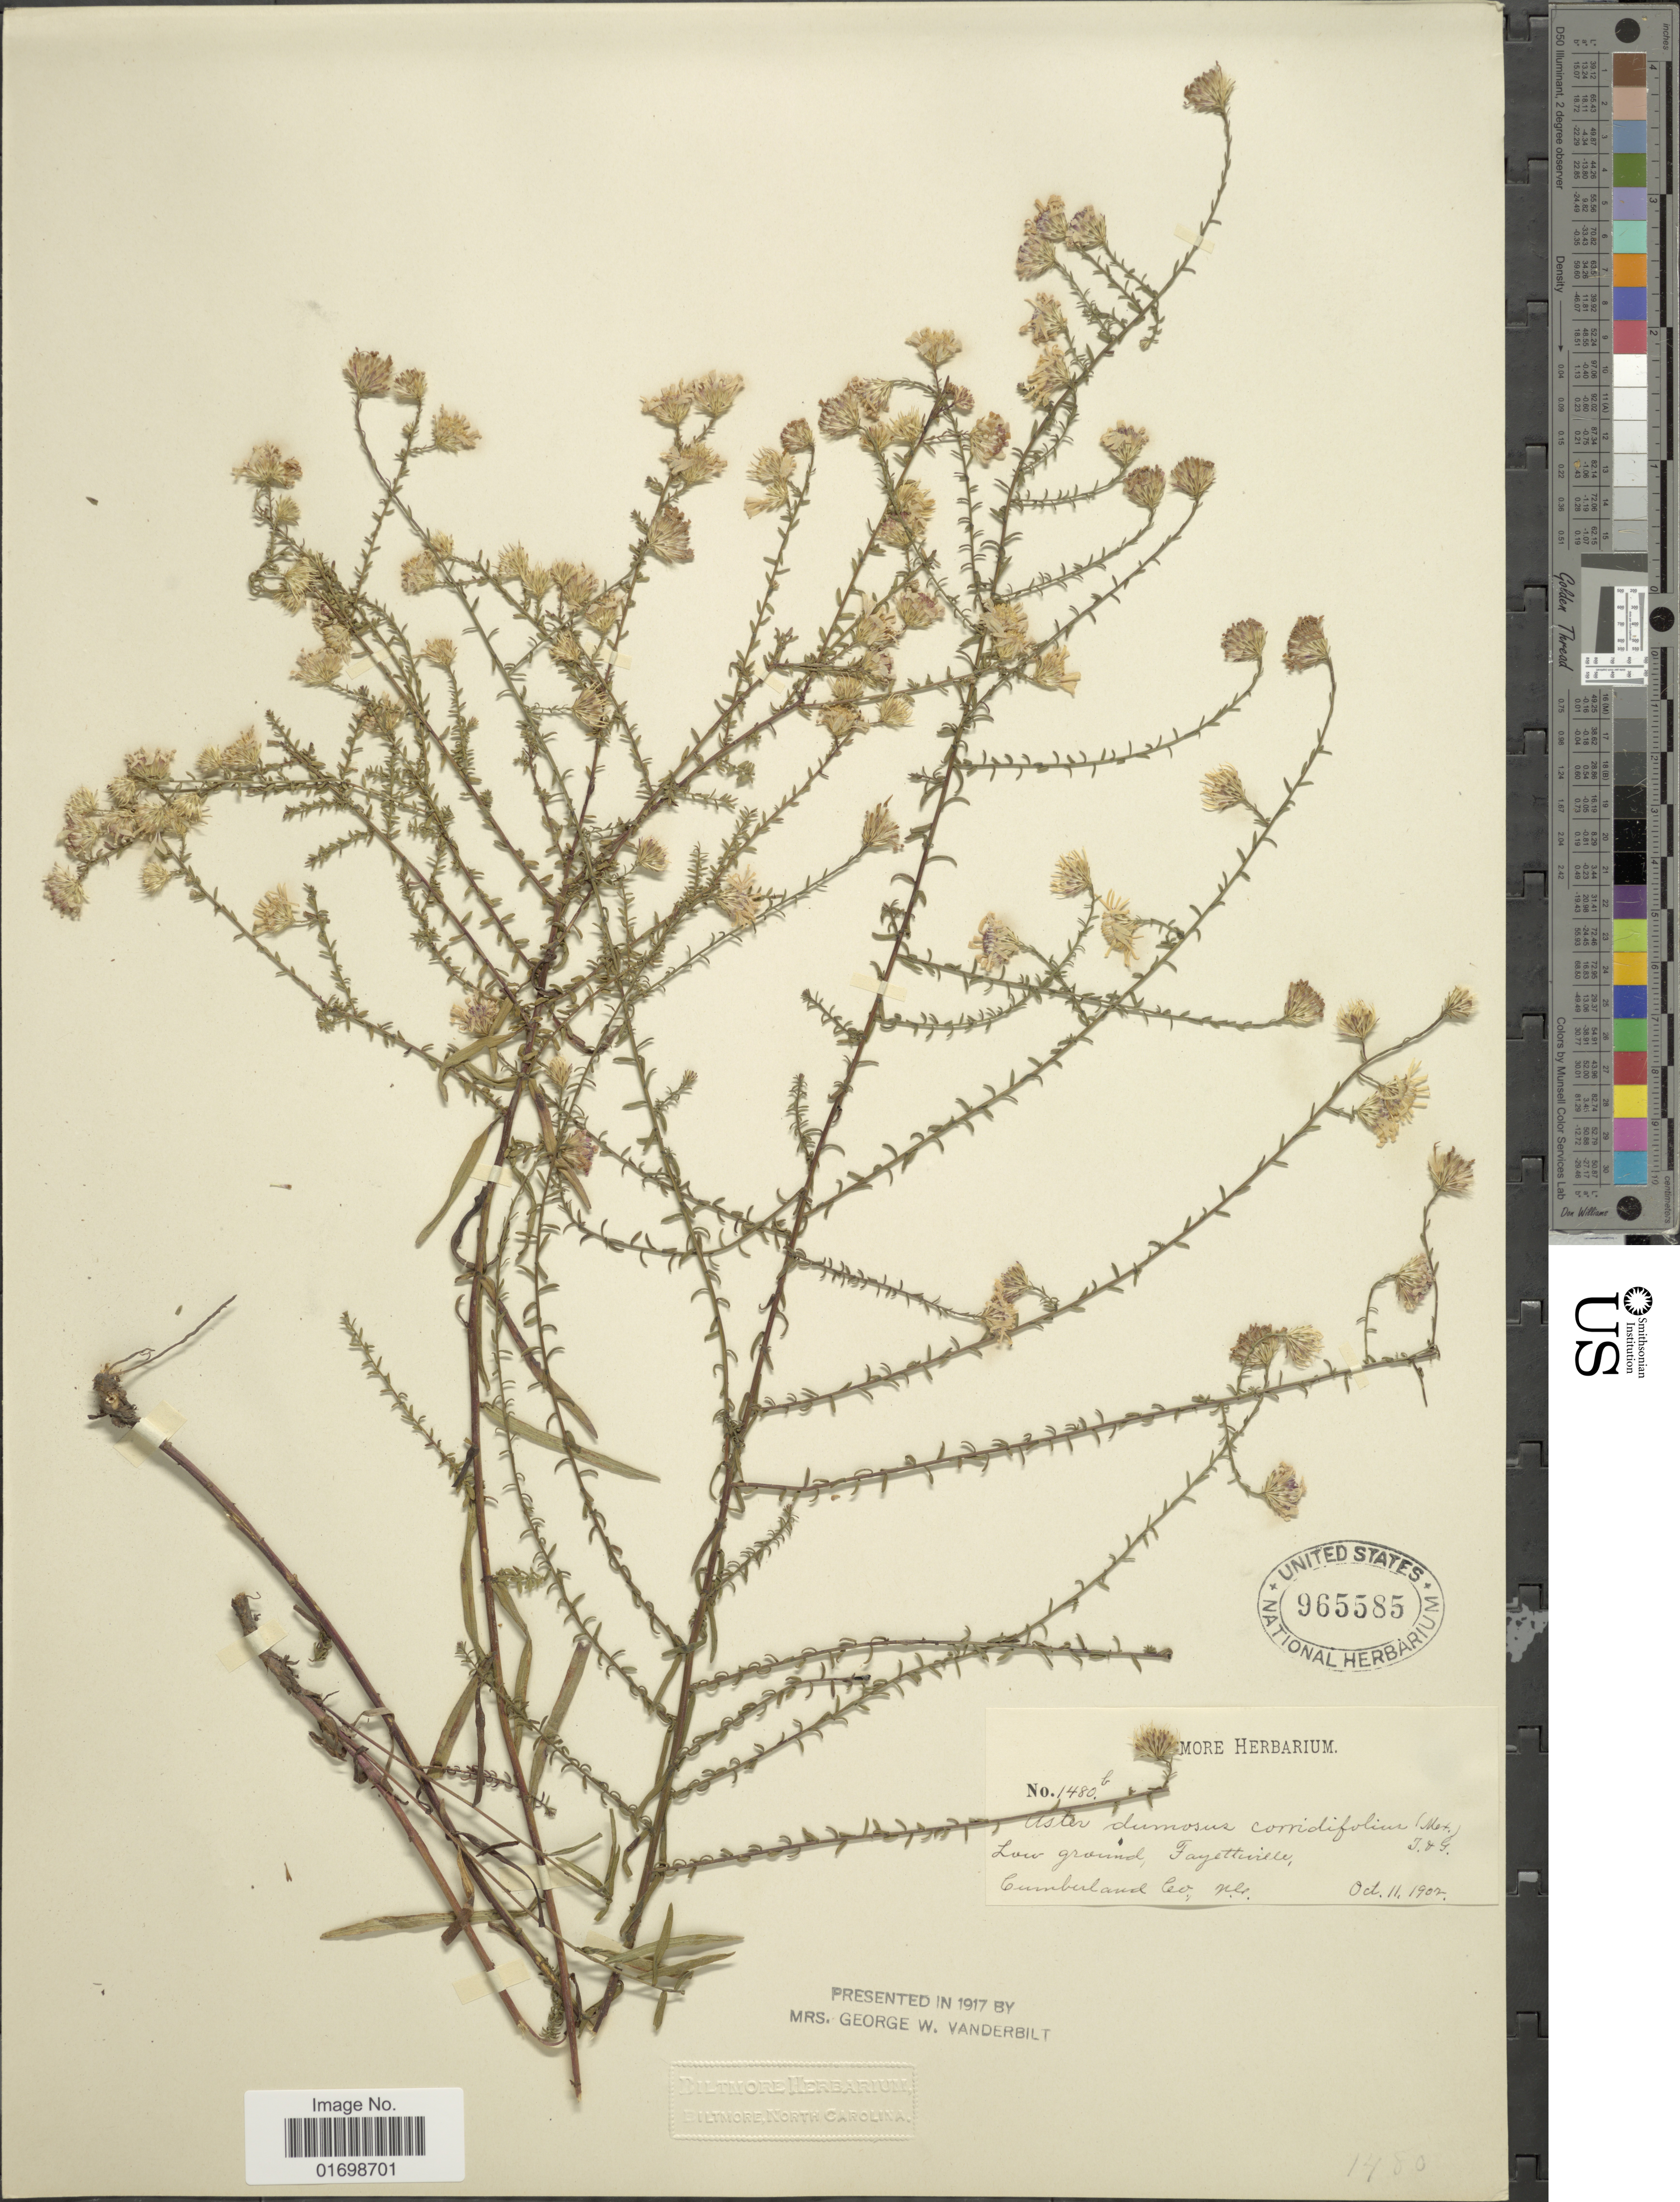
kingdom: Plantae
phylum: Tracheophyta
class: Magnoliopsida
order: Asterales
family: Asteraceae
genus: Symphyotrichum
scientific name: Symphyotrichum dumosum var. coridifolium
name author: (Michx.) Semple et al.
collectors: ex herb. Biltmore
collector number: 1480b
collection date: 1902-10-11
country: United States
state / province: North Carolina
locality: Fayettsville, Cumberland.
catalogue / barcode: US 965585